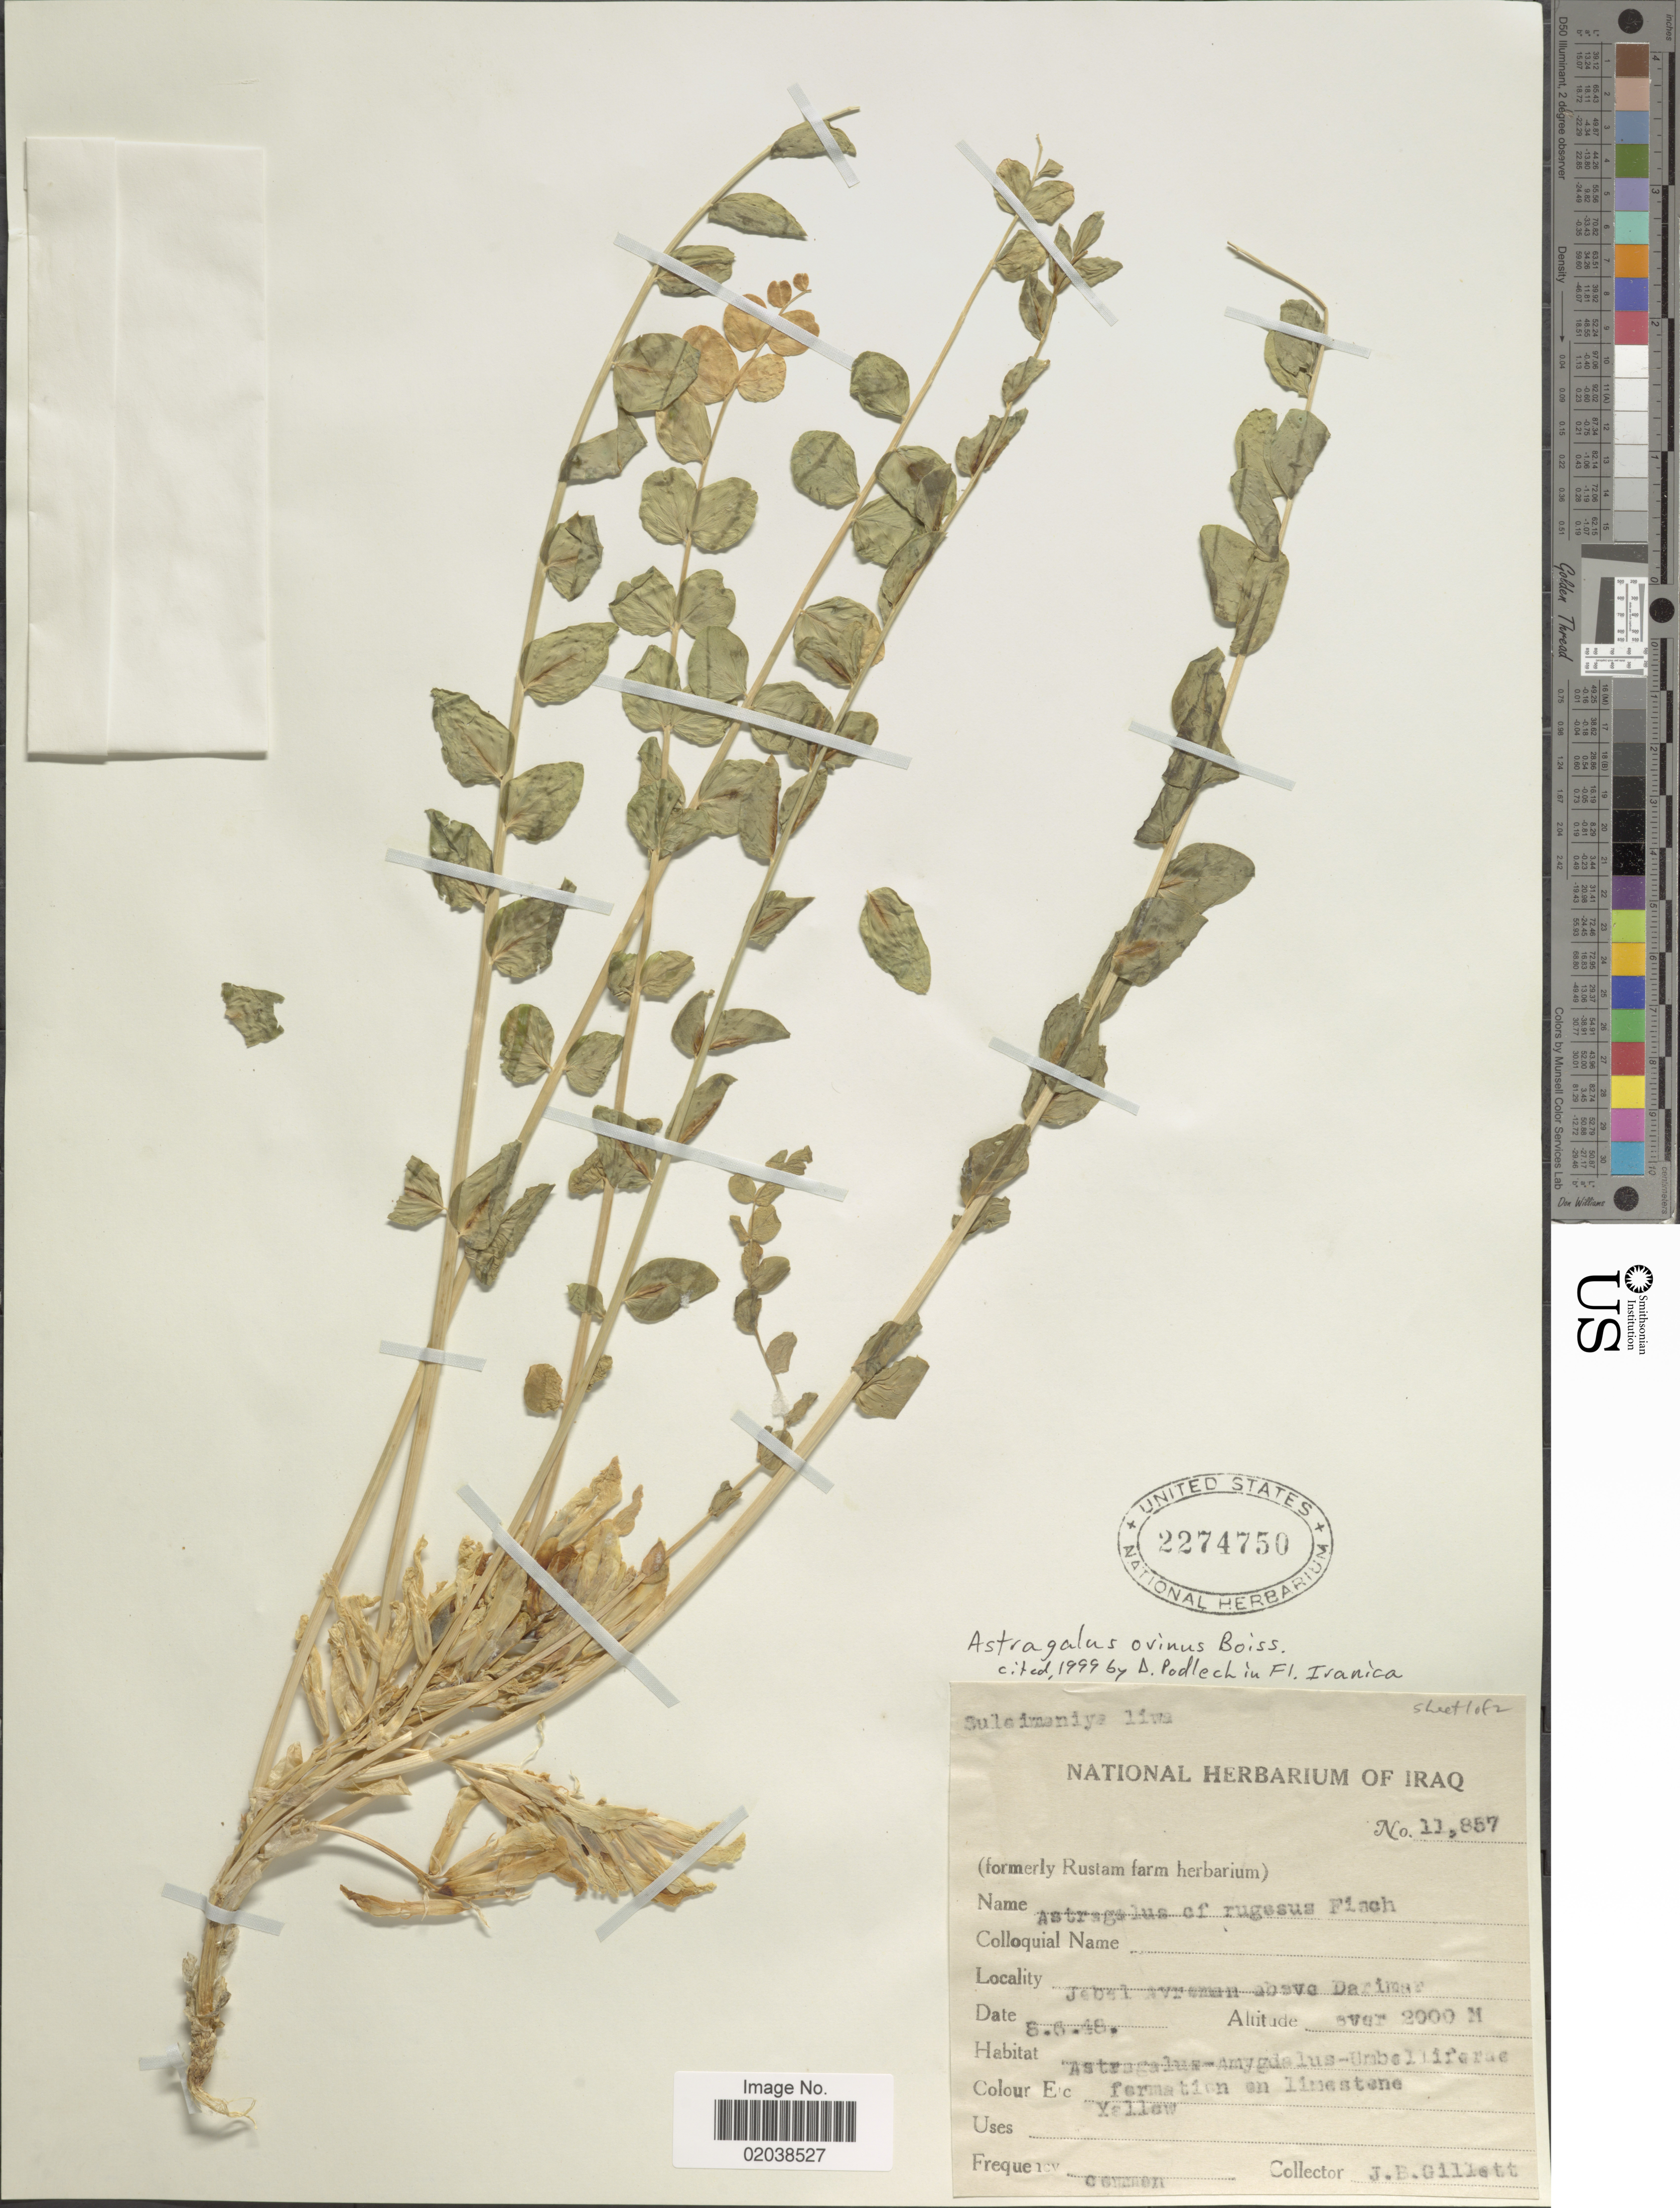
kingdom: Plantae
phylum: Tracheophyta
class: Magnoliopsida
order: Fabales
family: Fabaceae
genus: Astragalus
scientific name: Astragalus ovinus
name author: Boiss.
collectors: J. B. Gillett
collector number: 11857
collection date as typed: Transcribed d/m/y: 8/6/48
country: Iraq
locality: Jebel Avreman above Darimar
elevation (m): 2000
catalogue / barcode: US 2274750